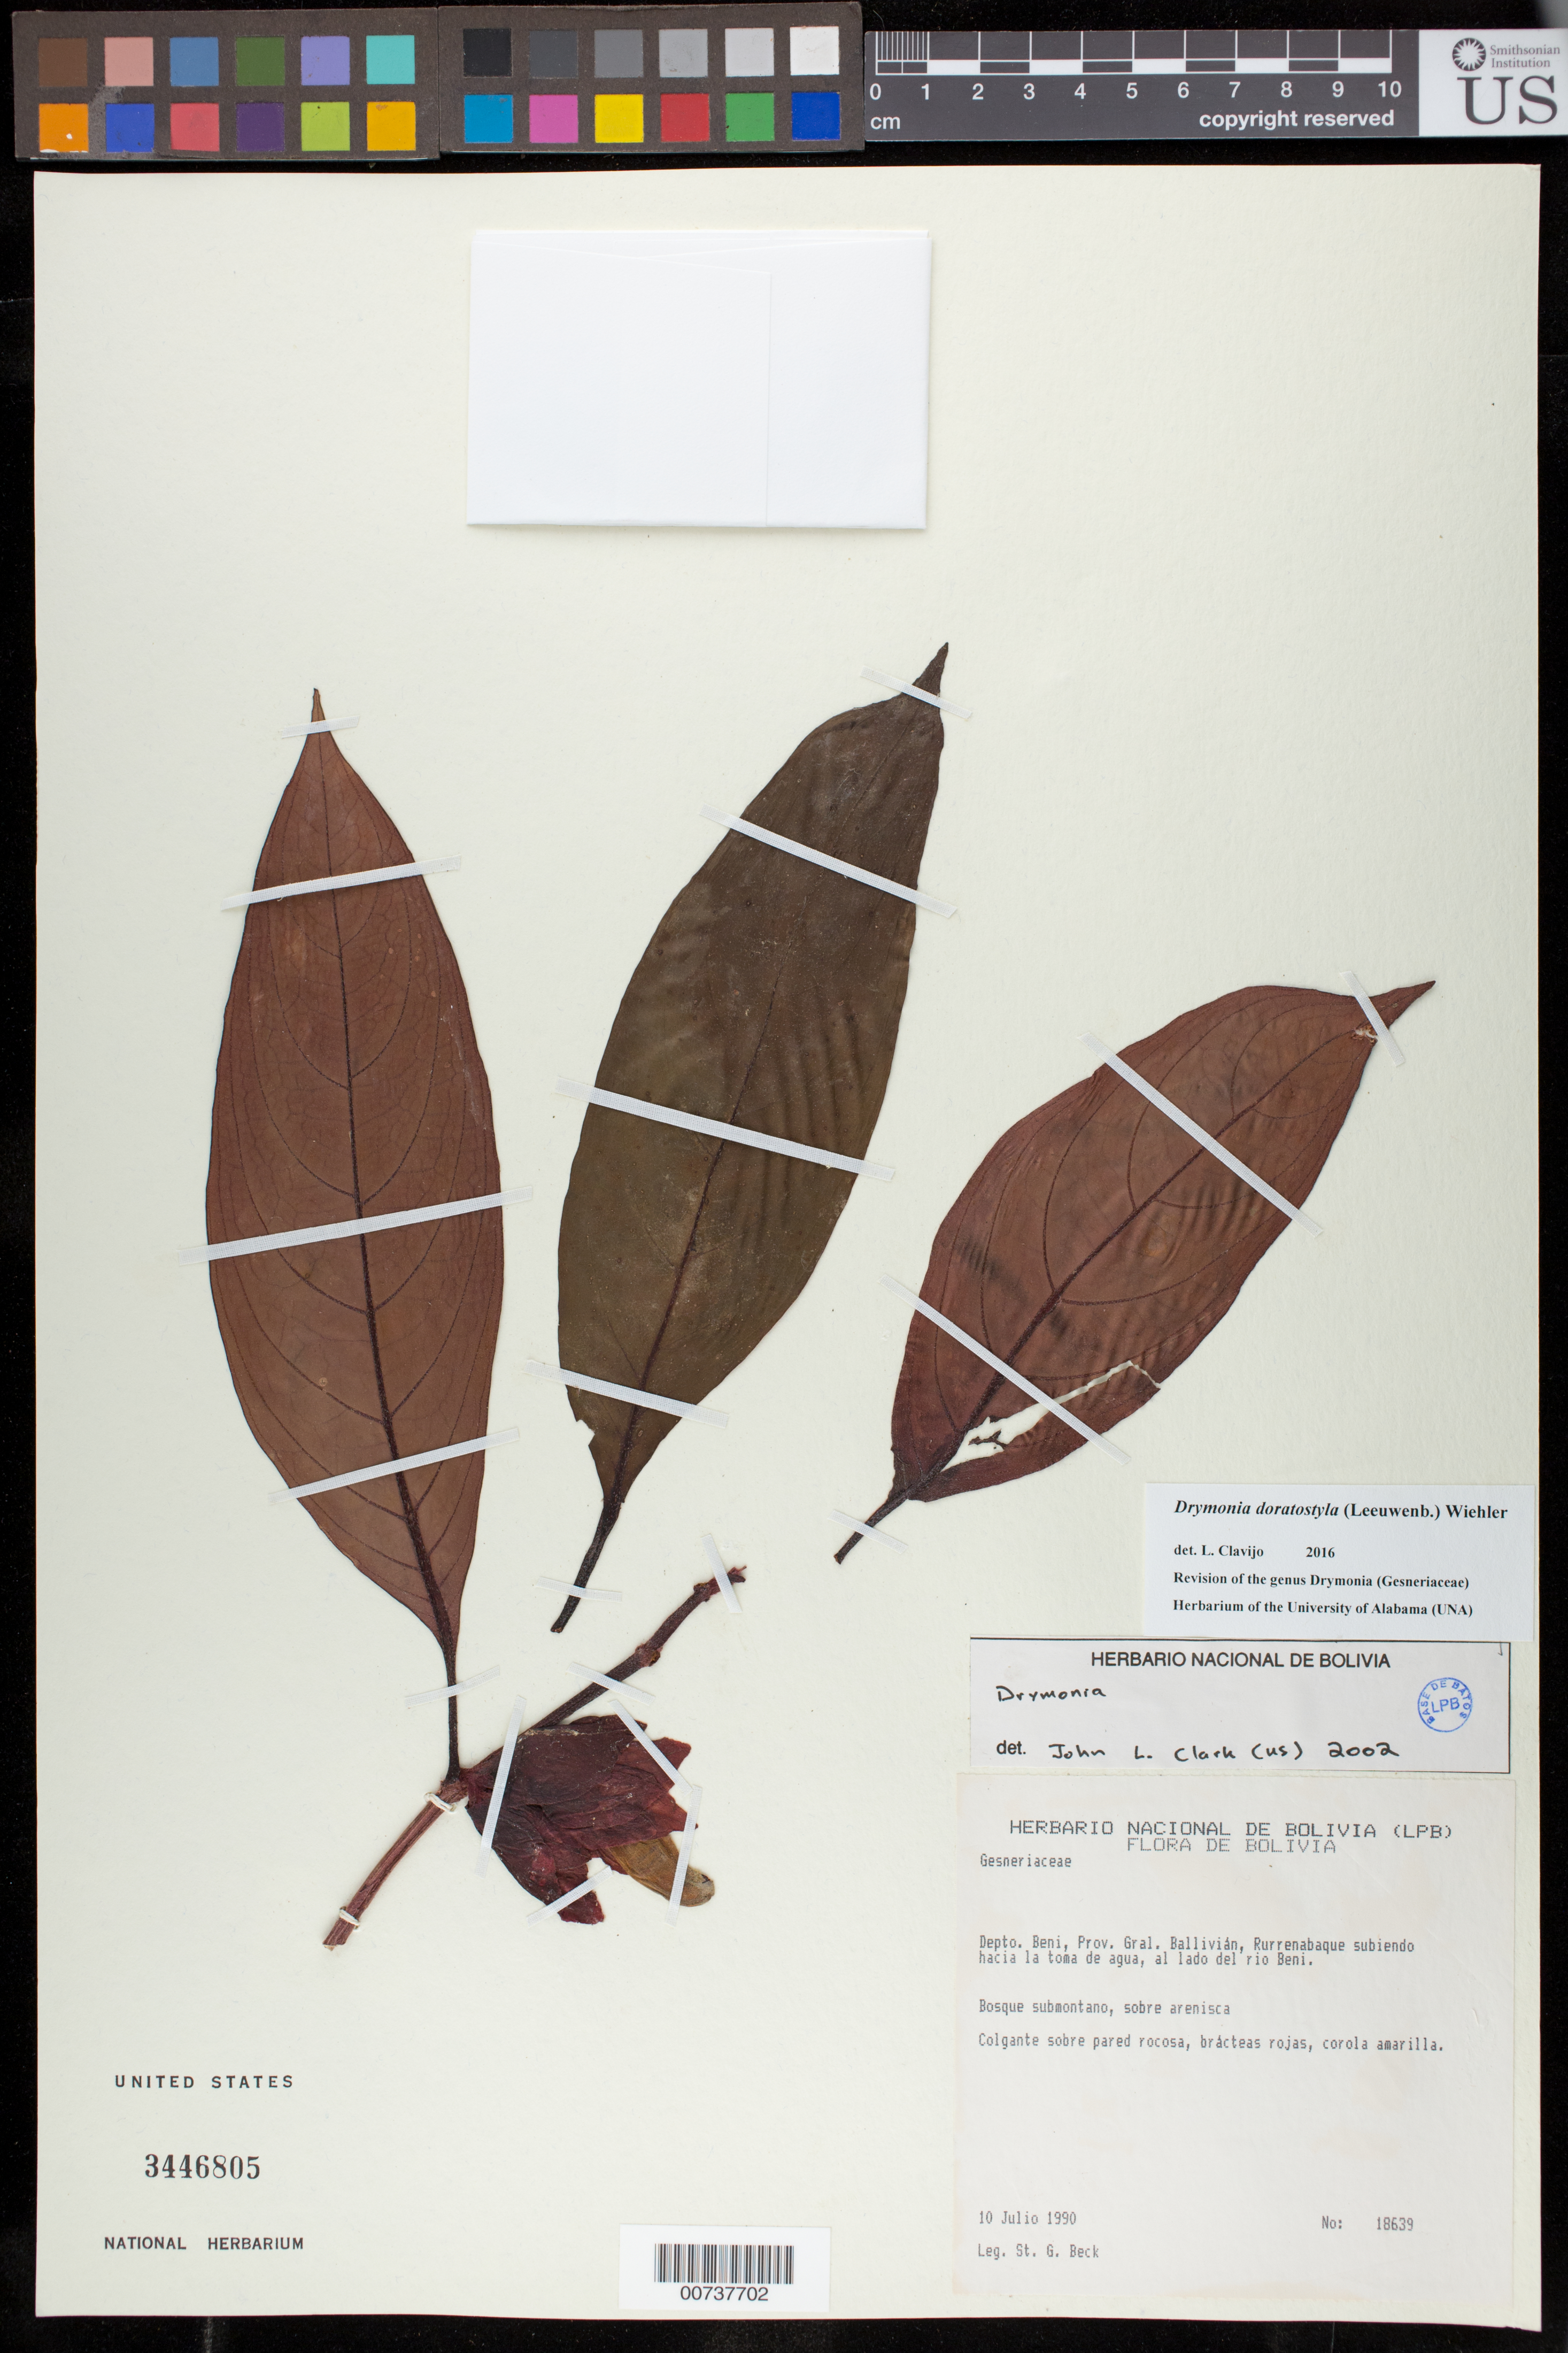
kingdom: Plantae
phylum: Tracheophyta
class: Magnoliopsida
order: Lamiales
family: Gesneriaceae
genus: Drymonia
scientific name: Drymonia doratostyla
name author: (Leeuwenb.) Wiehler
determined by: Clavijo, L.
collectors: S. G. Beck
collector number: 18639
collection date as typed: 10 Jul 1990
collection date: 1990-07-10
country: Bolivia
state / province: Beni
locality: Prov. Gral. Ballivián, Rurrenabaque subiendo hacia la toma de agua, al lado del rio Beni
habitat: Bosque submontano, sobre arenisca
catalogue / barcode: US 3446805